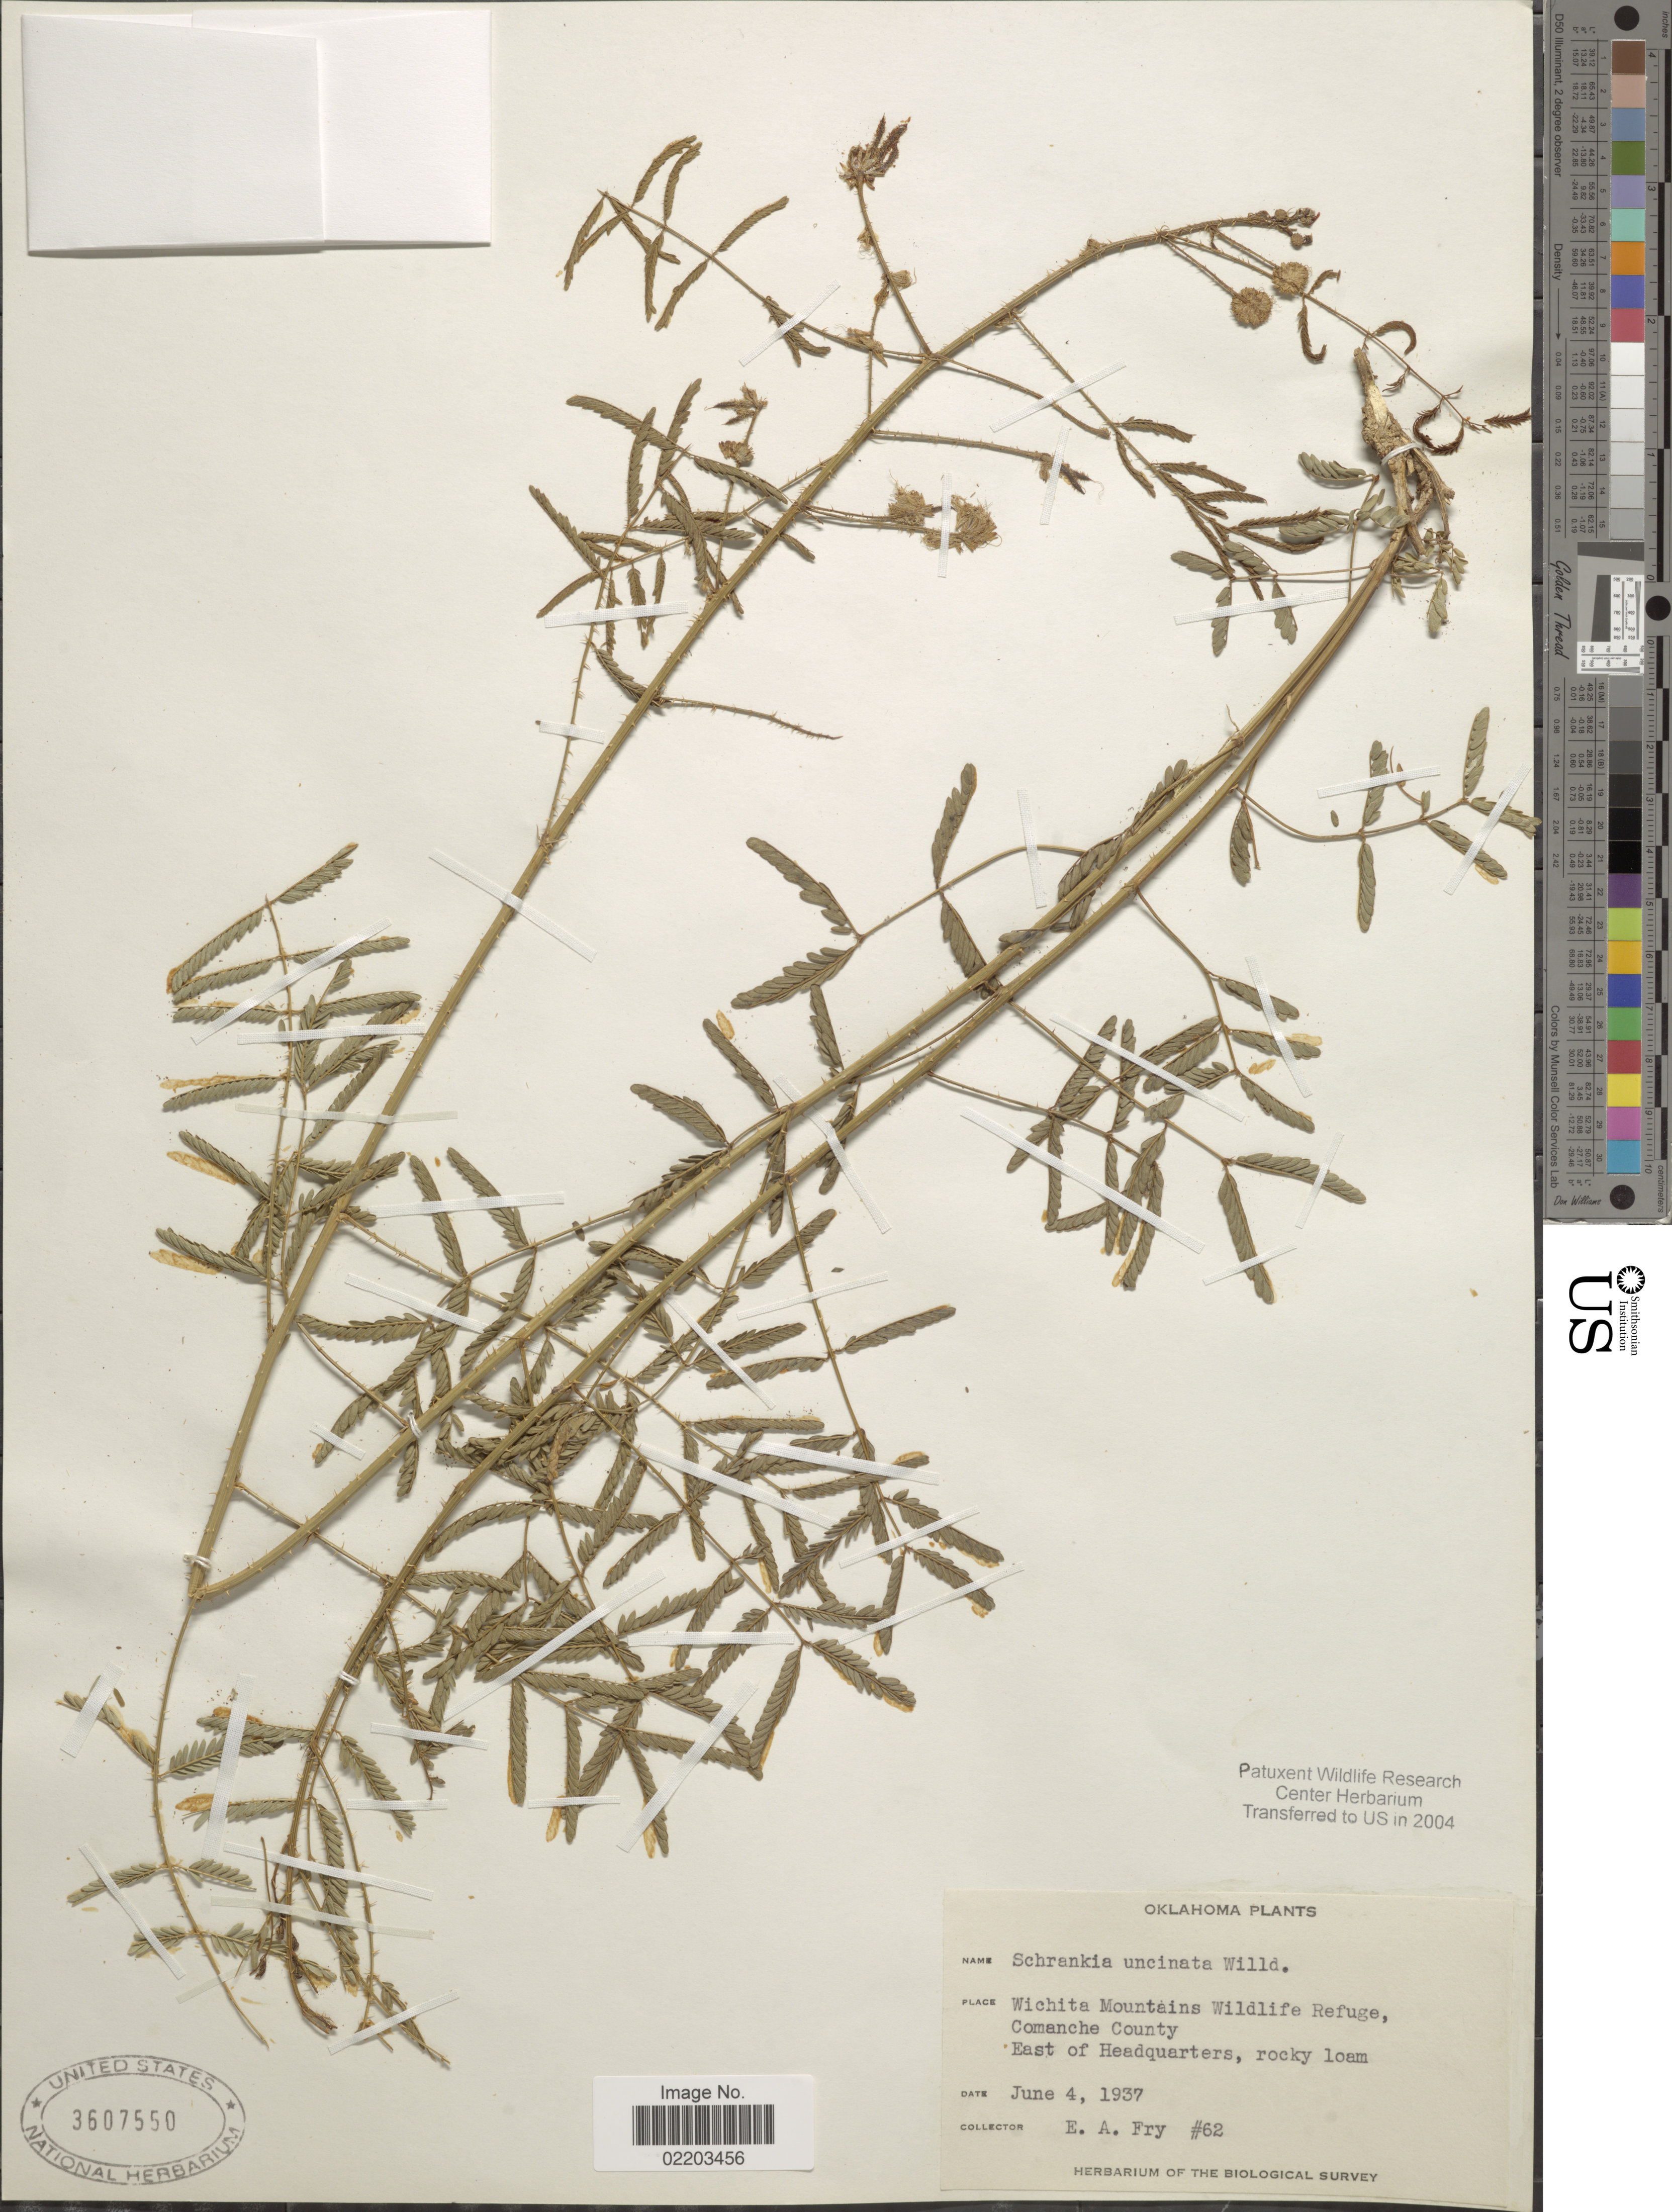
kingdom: Plantae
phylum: Tracheophyta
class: Magnoliopsida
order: Fabales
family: Fabaceae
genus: Mimosa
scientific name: Mimosa nuttallii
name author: (DC.) B.L. Turner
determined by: Strong, M. T., (US), Smithsonian Institution - National Museum of Natural History (UNITED STATES)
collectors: E. Fry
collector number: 62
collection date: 1937-06-04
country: United States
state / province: Oklahoma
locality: Wichita Mountains Wildlife Refuge, Comanche County, East of Headquarters, rocky loam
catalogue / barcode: US 3607550